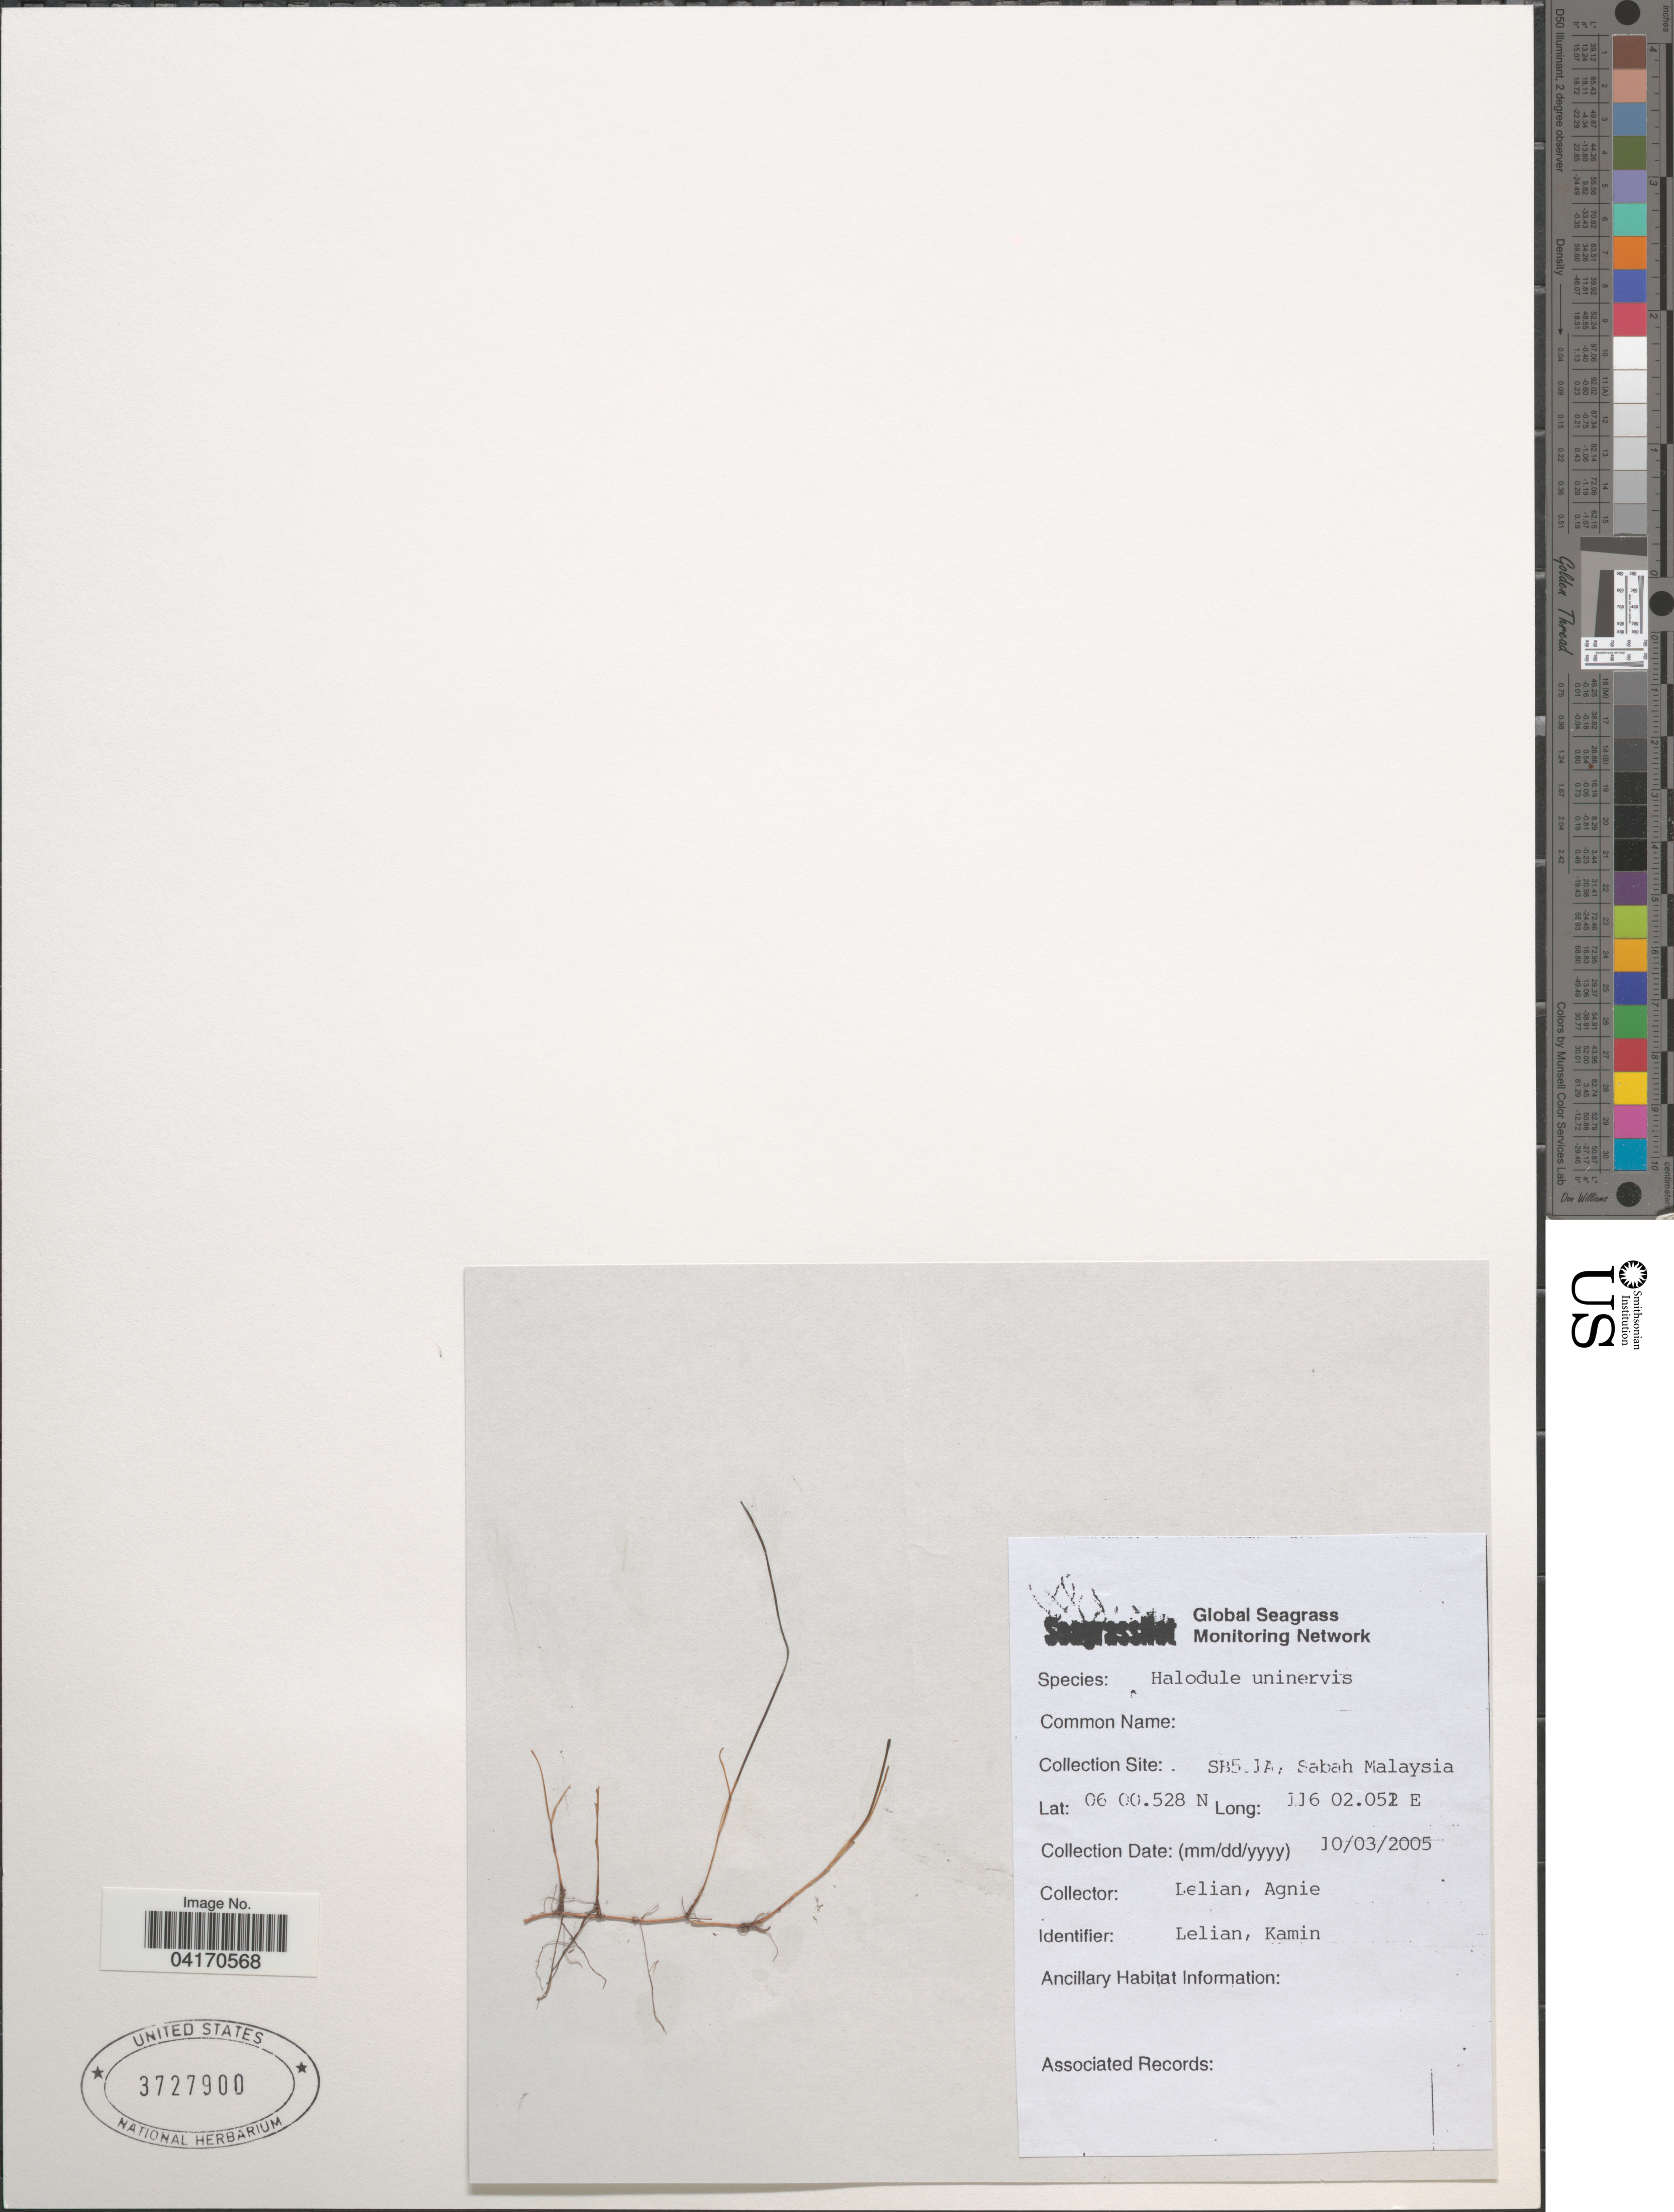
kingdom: Plantae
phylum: Tracheophyta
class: Liliopsida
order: Alismatales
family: Cymodoceaceae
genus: Halodule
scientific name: Halodule uninervis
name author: (Forssk.) Asch.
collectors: Lelian & Agnie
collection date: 2005-03-10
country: Malaysia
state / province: Sabah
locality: Collection Site: SB5.1A.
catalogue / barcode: US 3727900